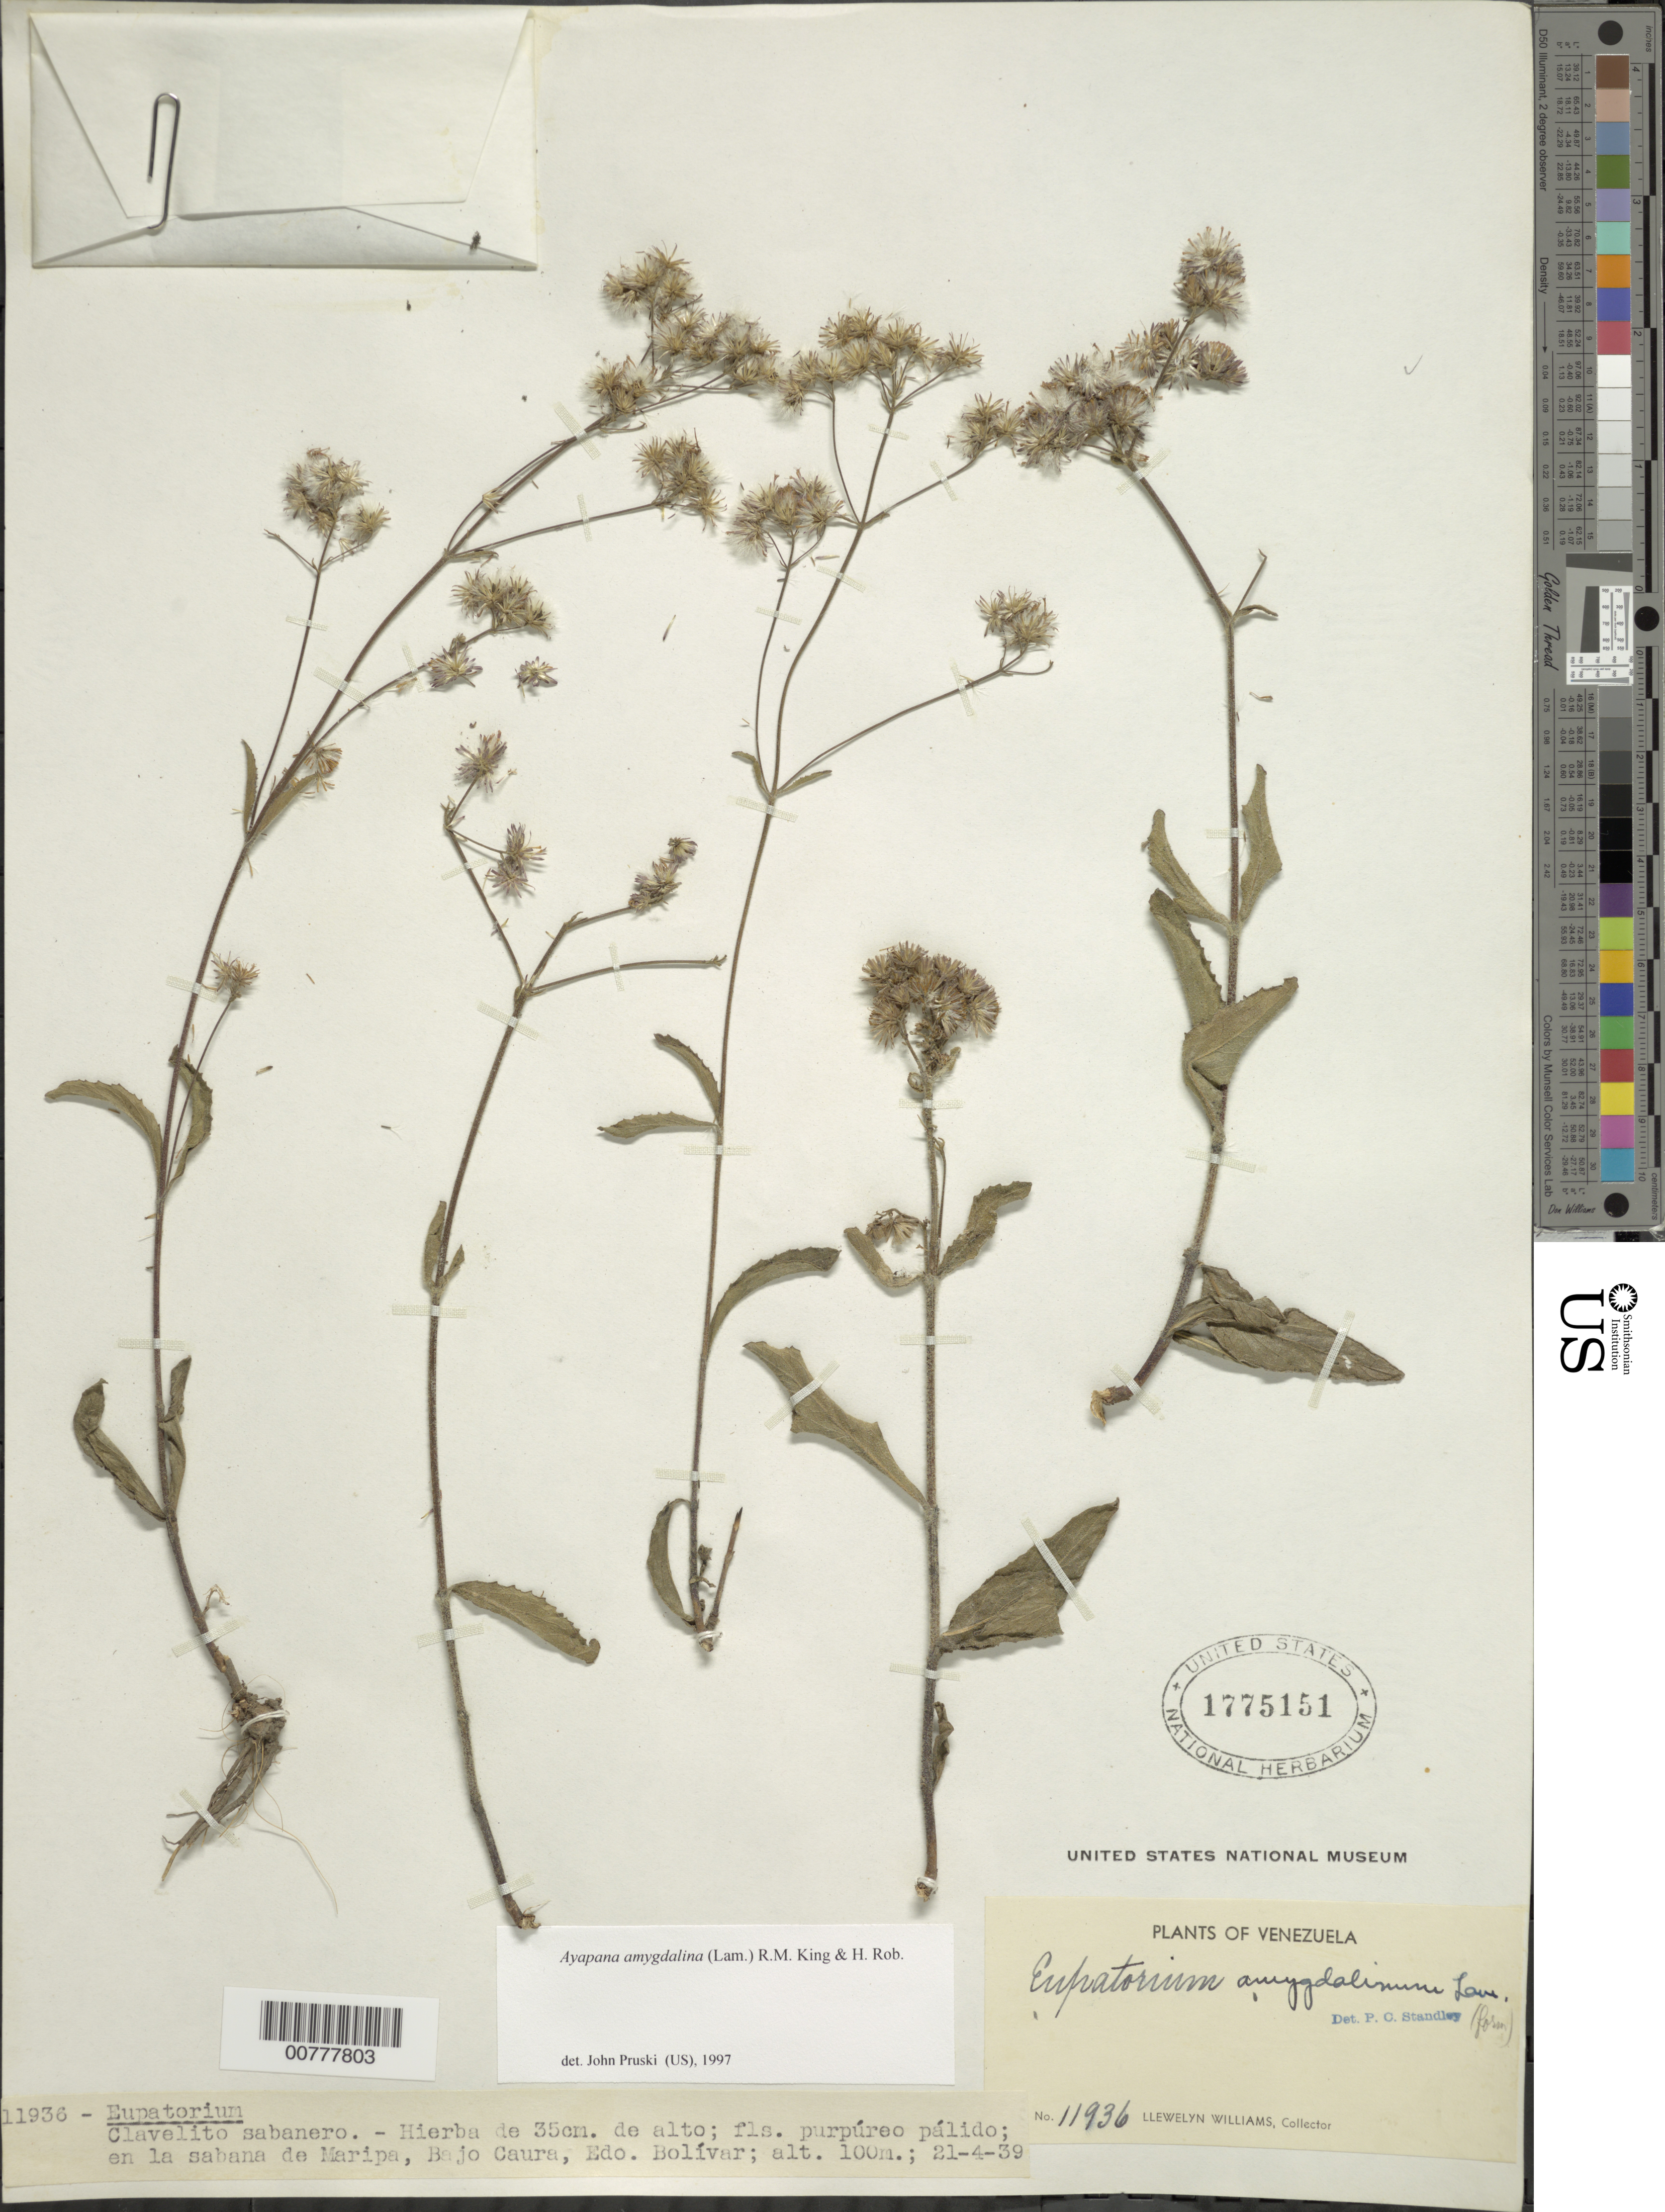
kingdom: Plantae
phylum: Tracheophyta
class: Magnoliopsida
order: Asterales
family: Asteraceae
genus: Ayapana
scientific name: Ayapana amygdalina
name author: (Lam.) R.M. King & H. Rob.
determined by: Pruski, J. F.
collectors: Ll. Williams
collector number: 11936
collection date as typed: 21-Apr-39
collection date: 1939-04-21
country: Venezuela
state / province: Bolívar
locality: Maripa, Bajo Caura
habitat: Clavalito sabanero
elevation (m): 100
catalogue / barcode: US 1775151